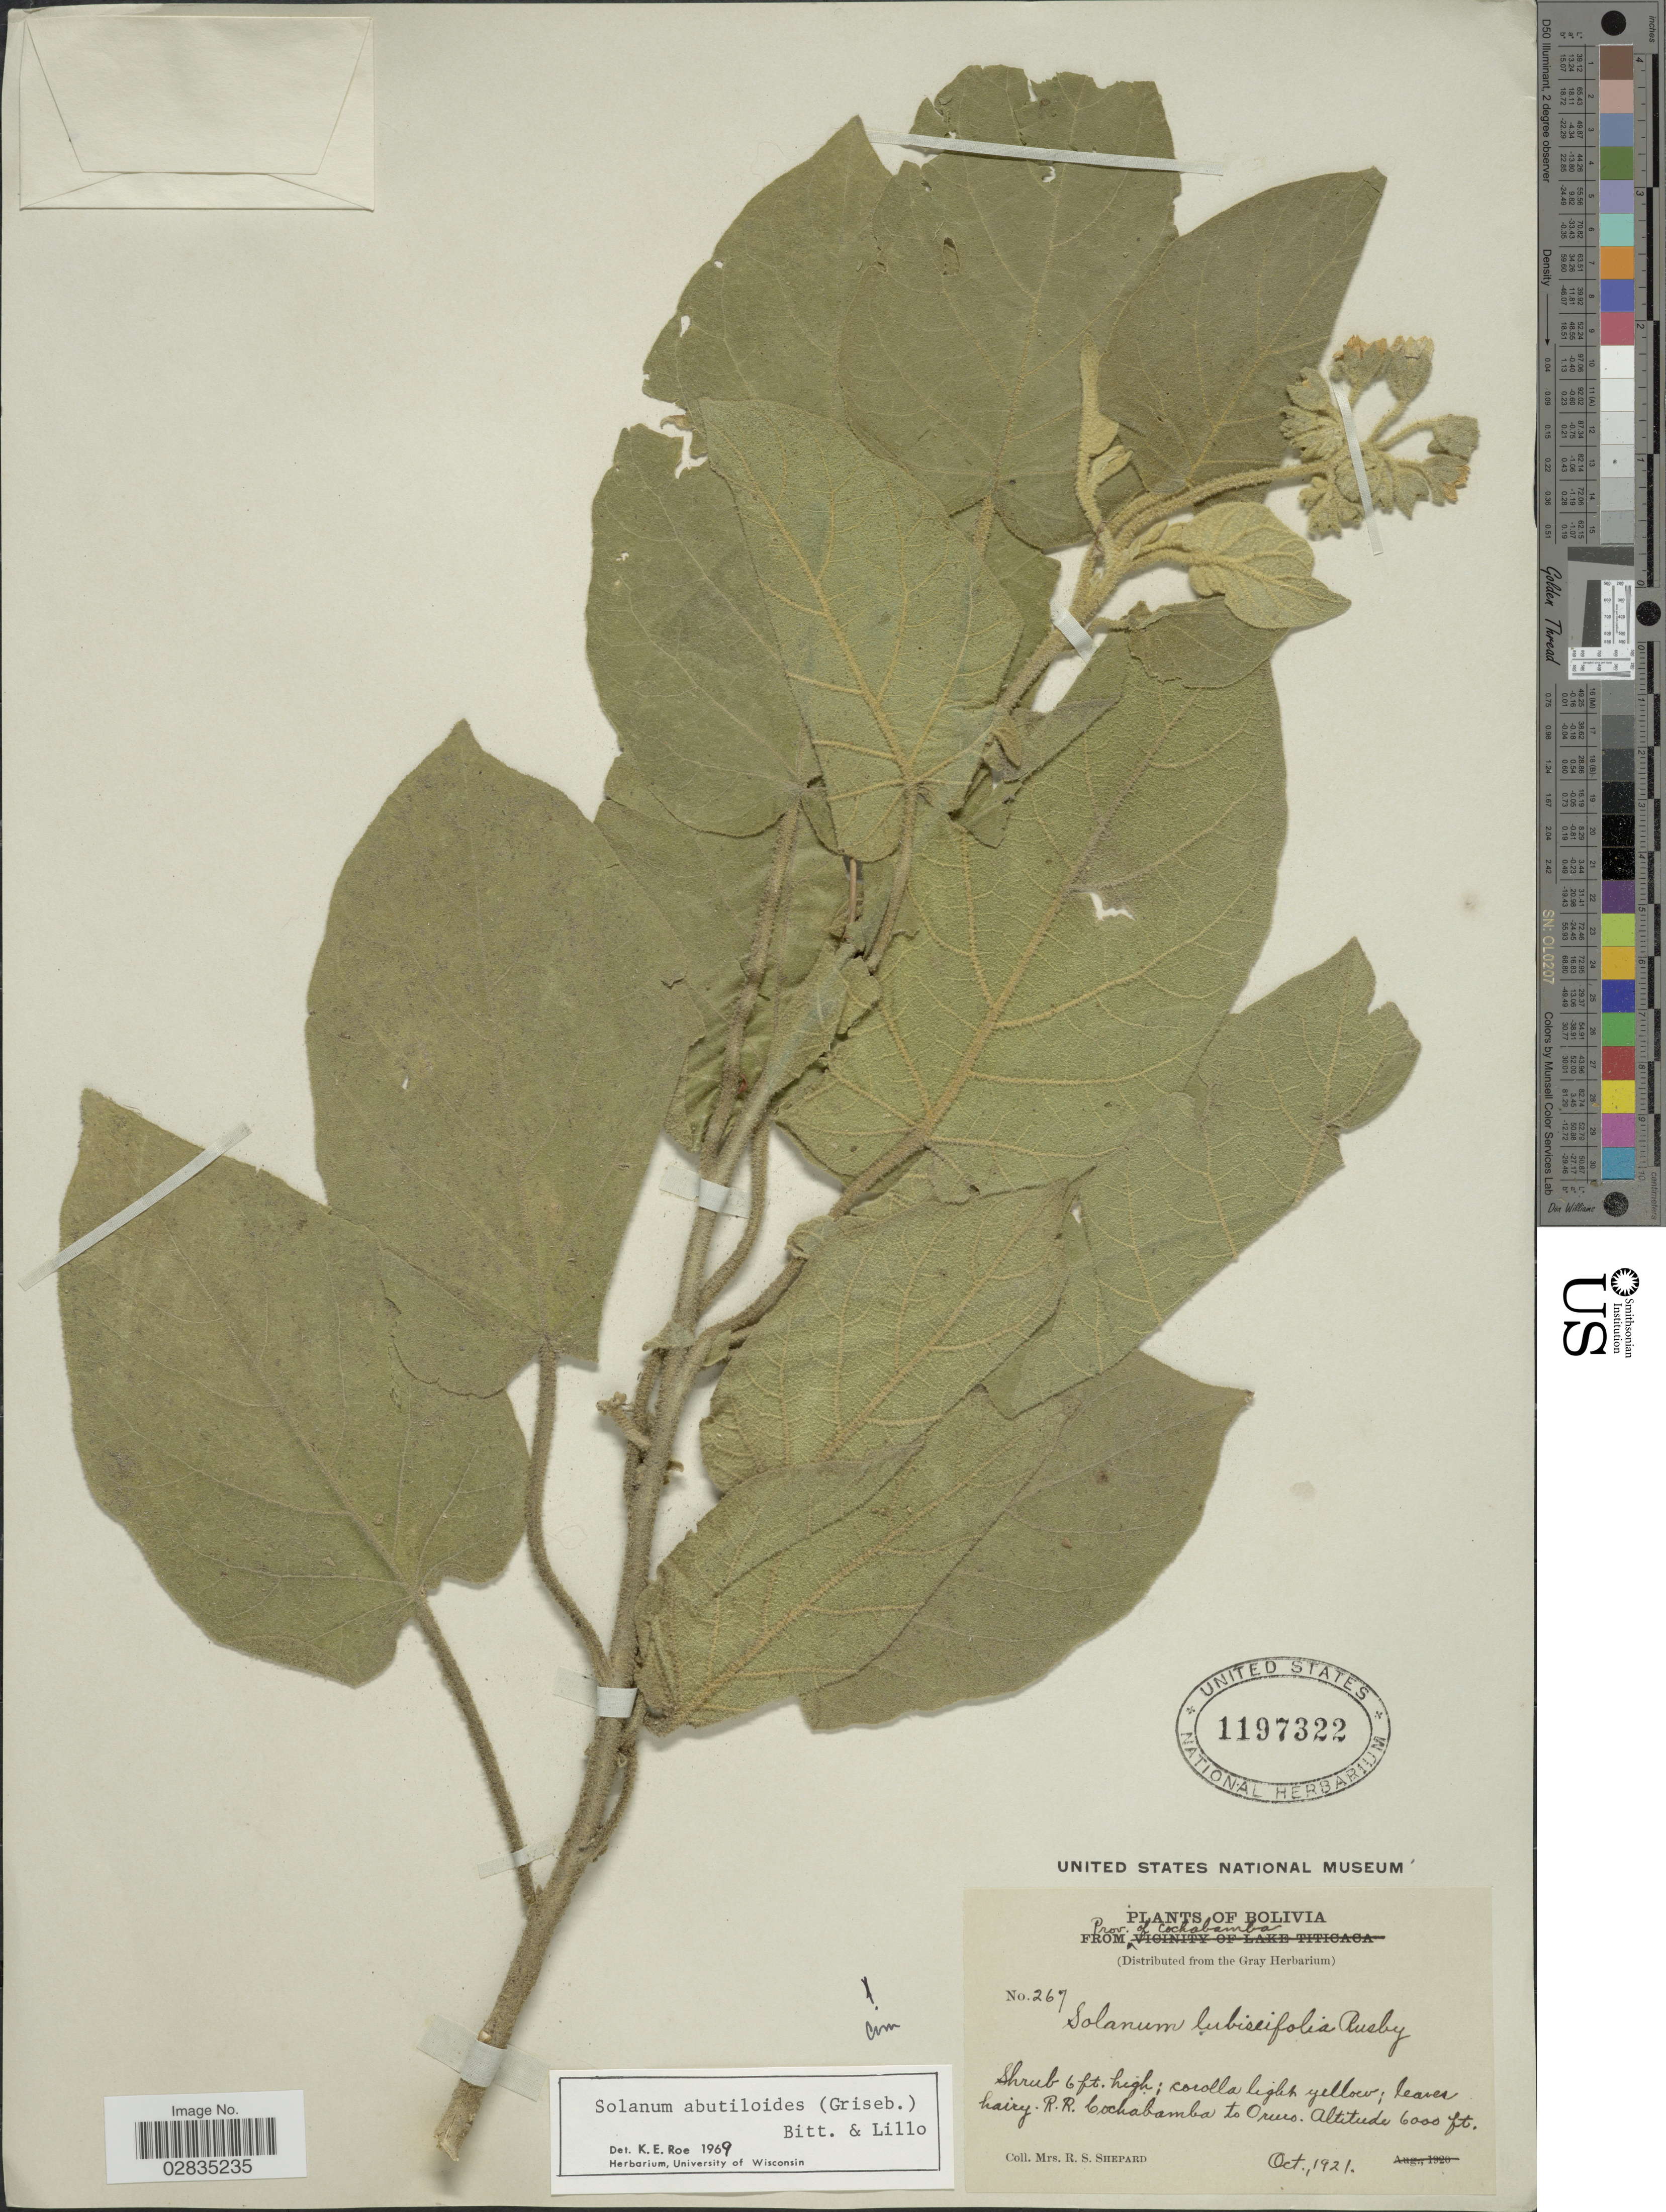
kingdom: Plantae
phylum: Tracheophyta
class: Magnoliopsida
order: Solanales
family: Solanaceae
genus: Solanum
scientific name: Solanum abutiloides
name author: (Griseb.) Bitter & Lillo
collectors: R. Shepard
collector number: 267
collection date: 1921-10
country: Bolivia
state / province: Cochabamba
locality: R. R. Cochabamba to Oruro.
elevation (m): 1829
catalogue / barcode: US 1197322